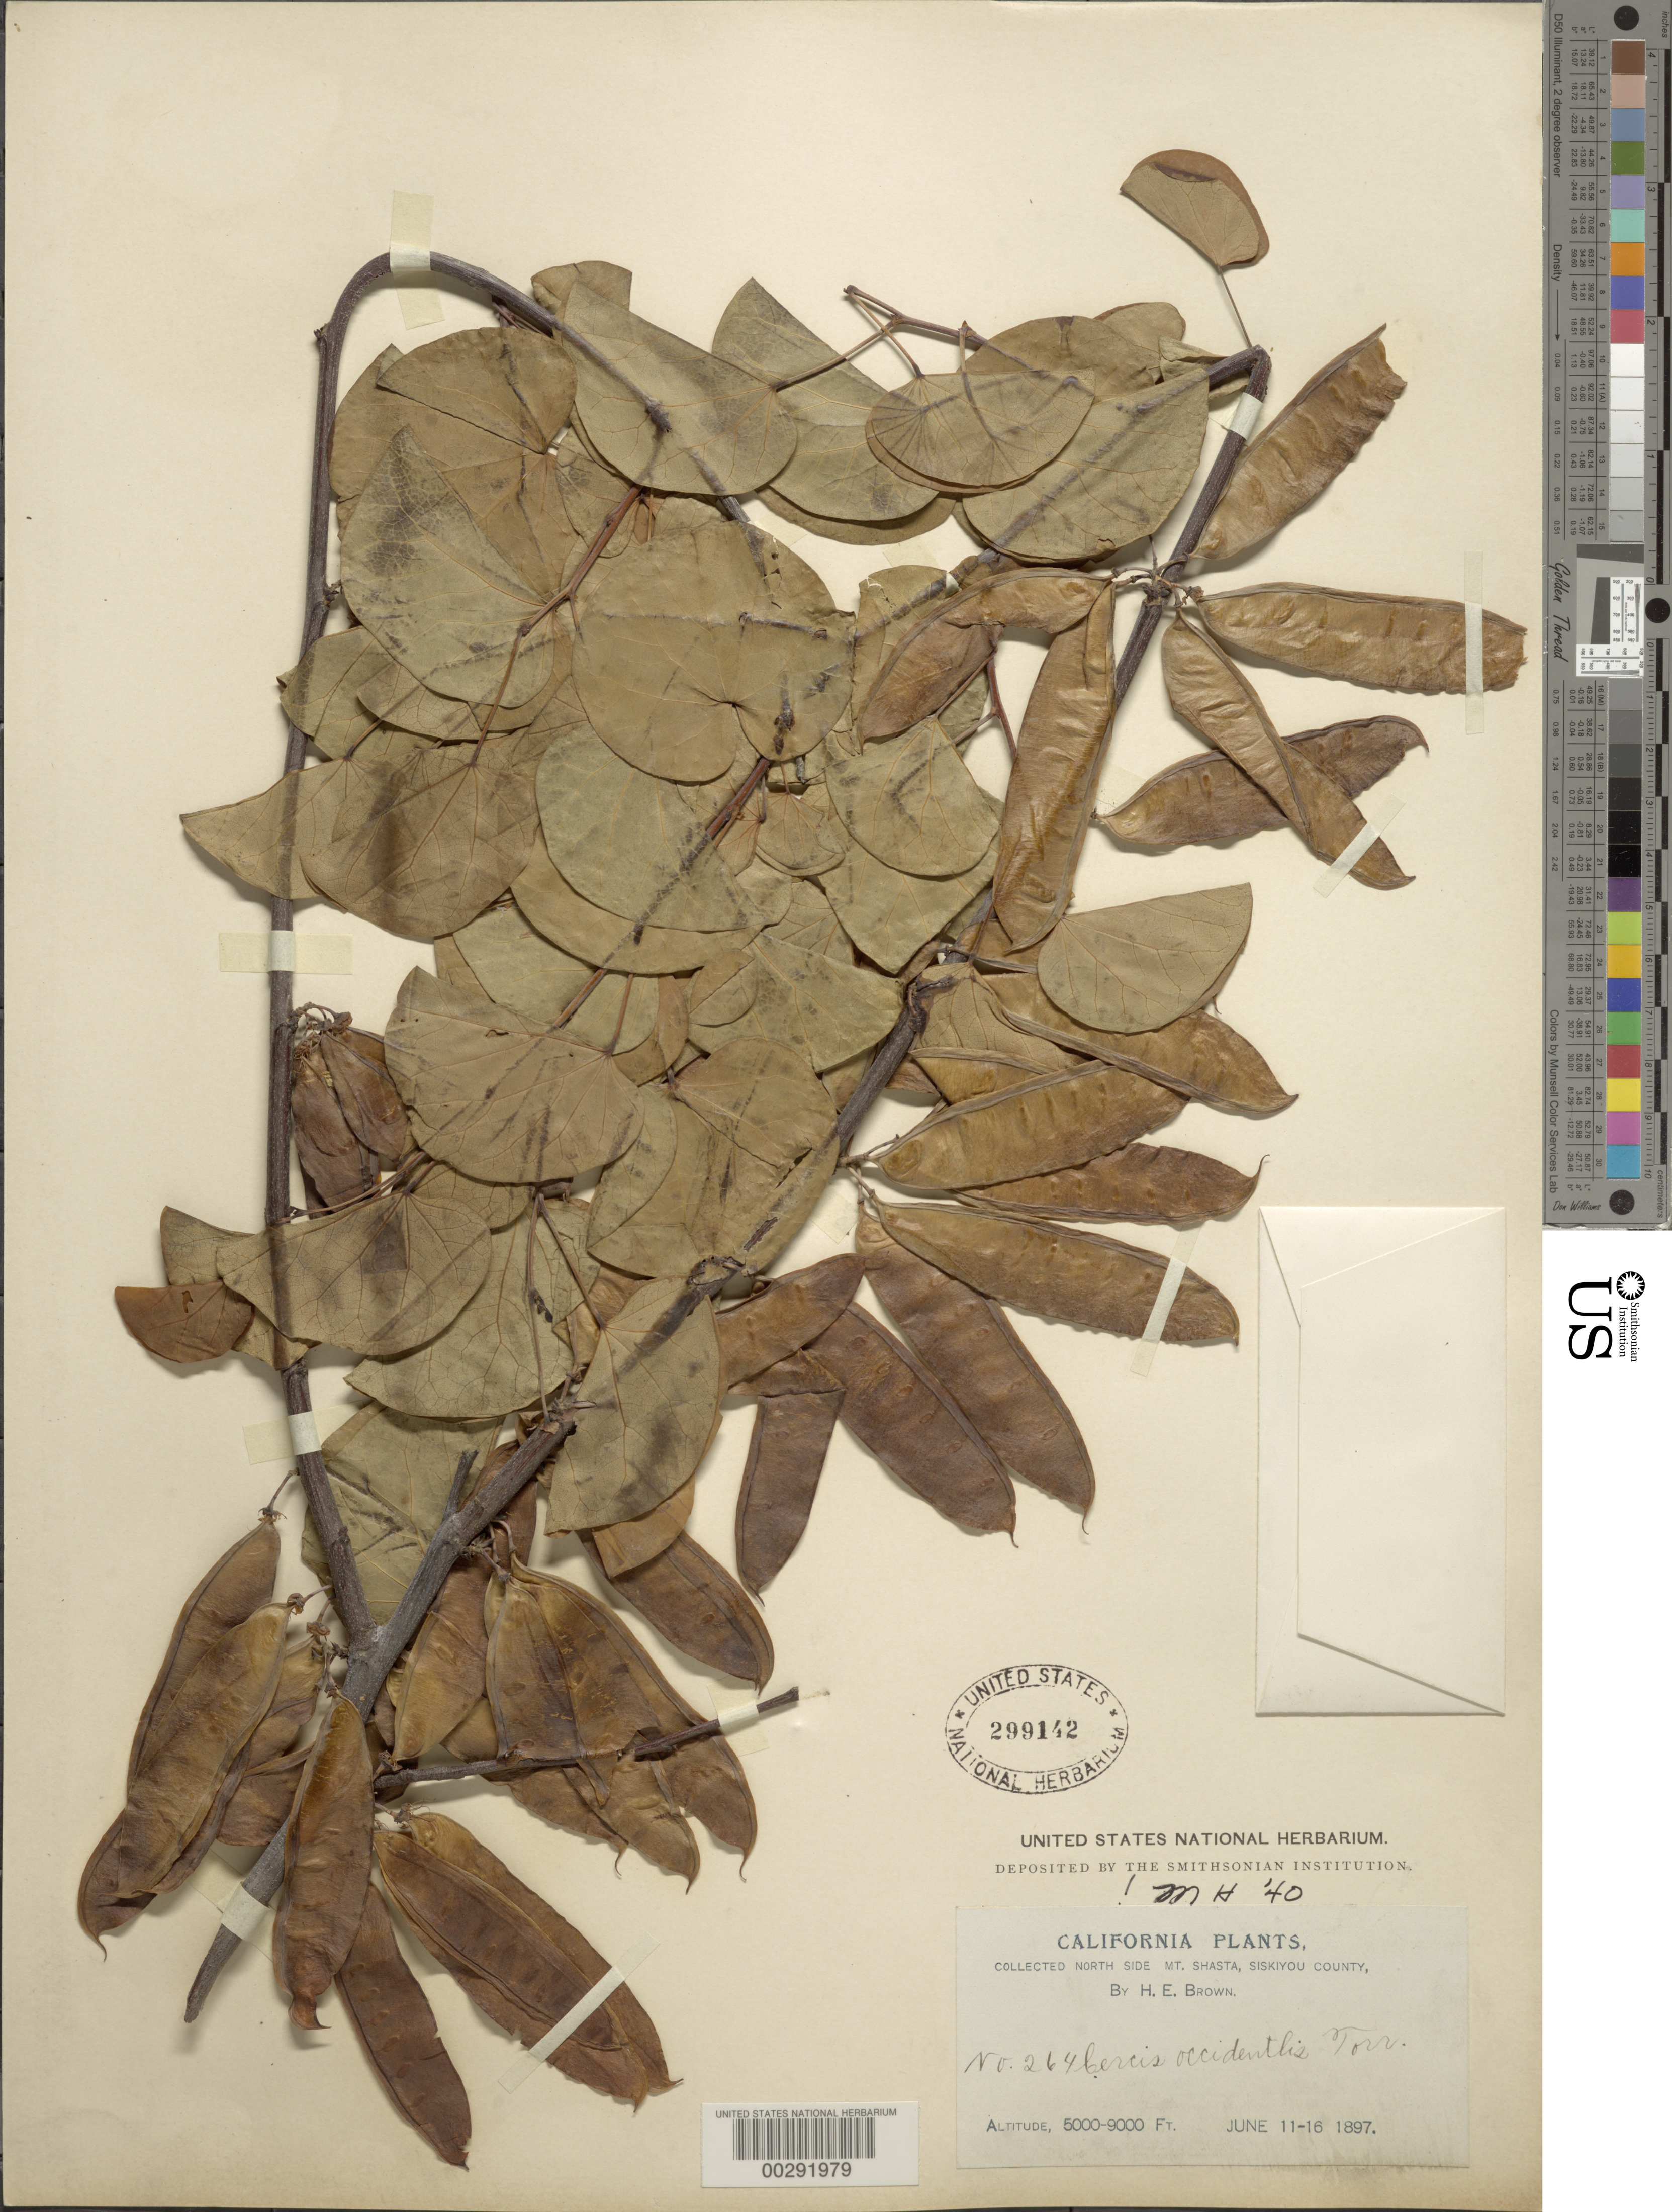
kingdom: Plantae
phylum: Tracheophyta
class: Magnoliopsida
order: Fabales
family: Fabaceae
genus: Cercis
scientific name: Cercis occidentalis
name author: Torr. ex A. Gray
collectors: H. E. Brown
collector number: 264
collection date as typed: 11 Jun 1897 to 16 Jun 1897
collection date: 1897-06-11/1897-06-16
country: United States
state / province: California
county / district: Siskiyou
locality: N side mt. shasta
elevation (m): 1524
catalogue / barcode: US 299142